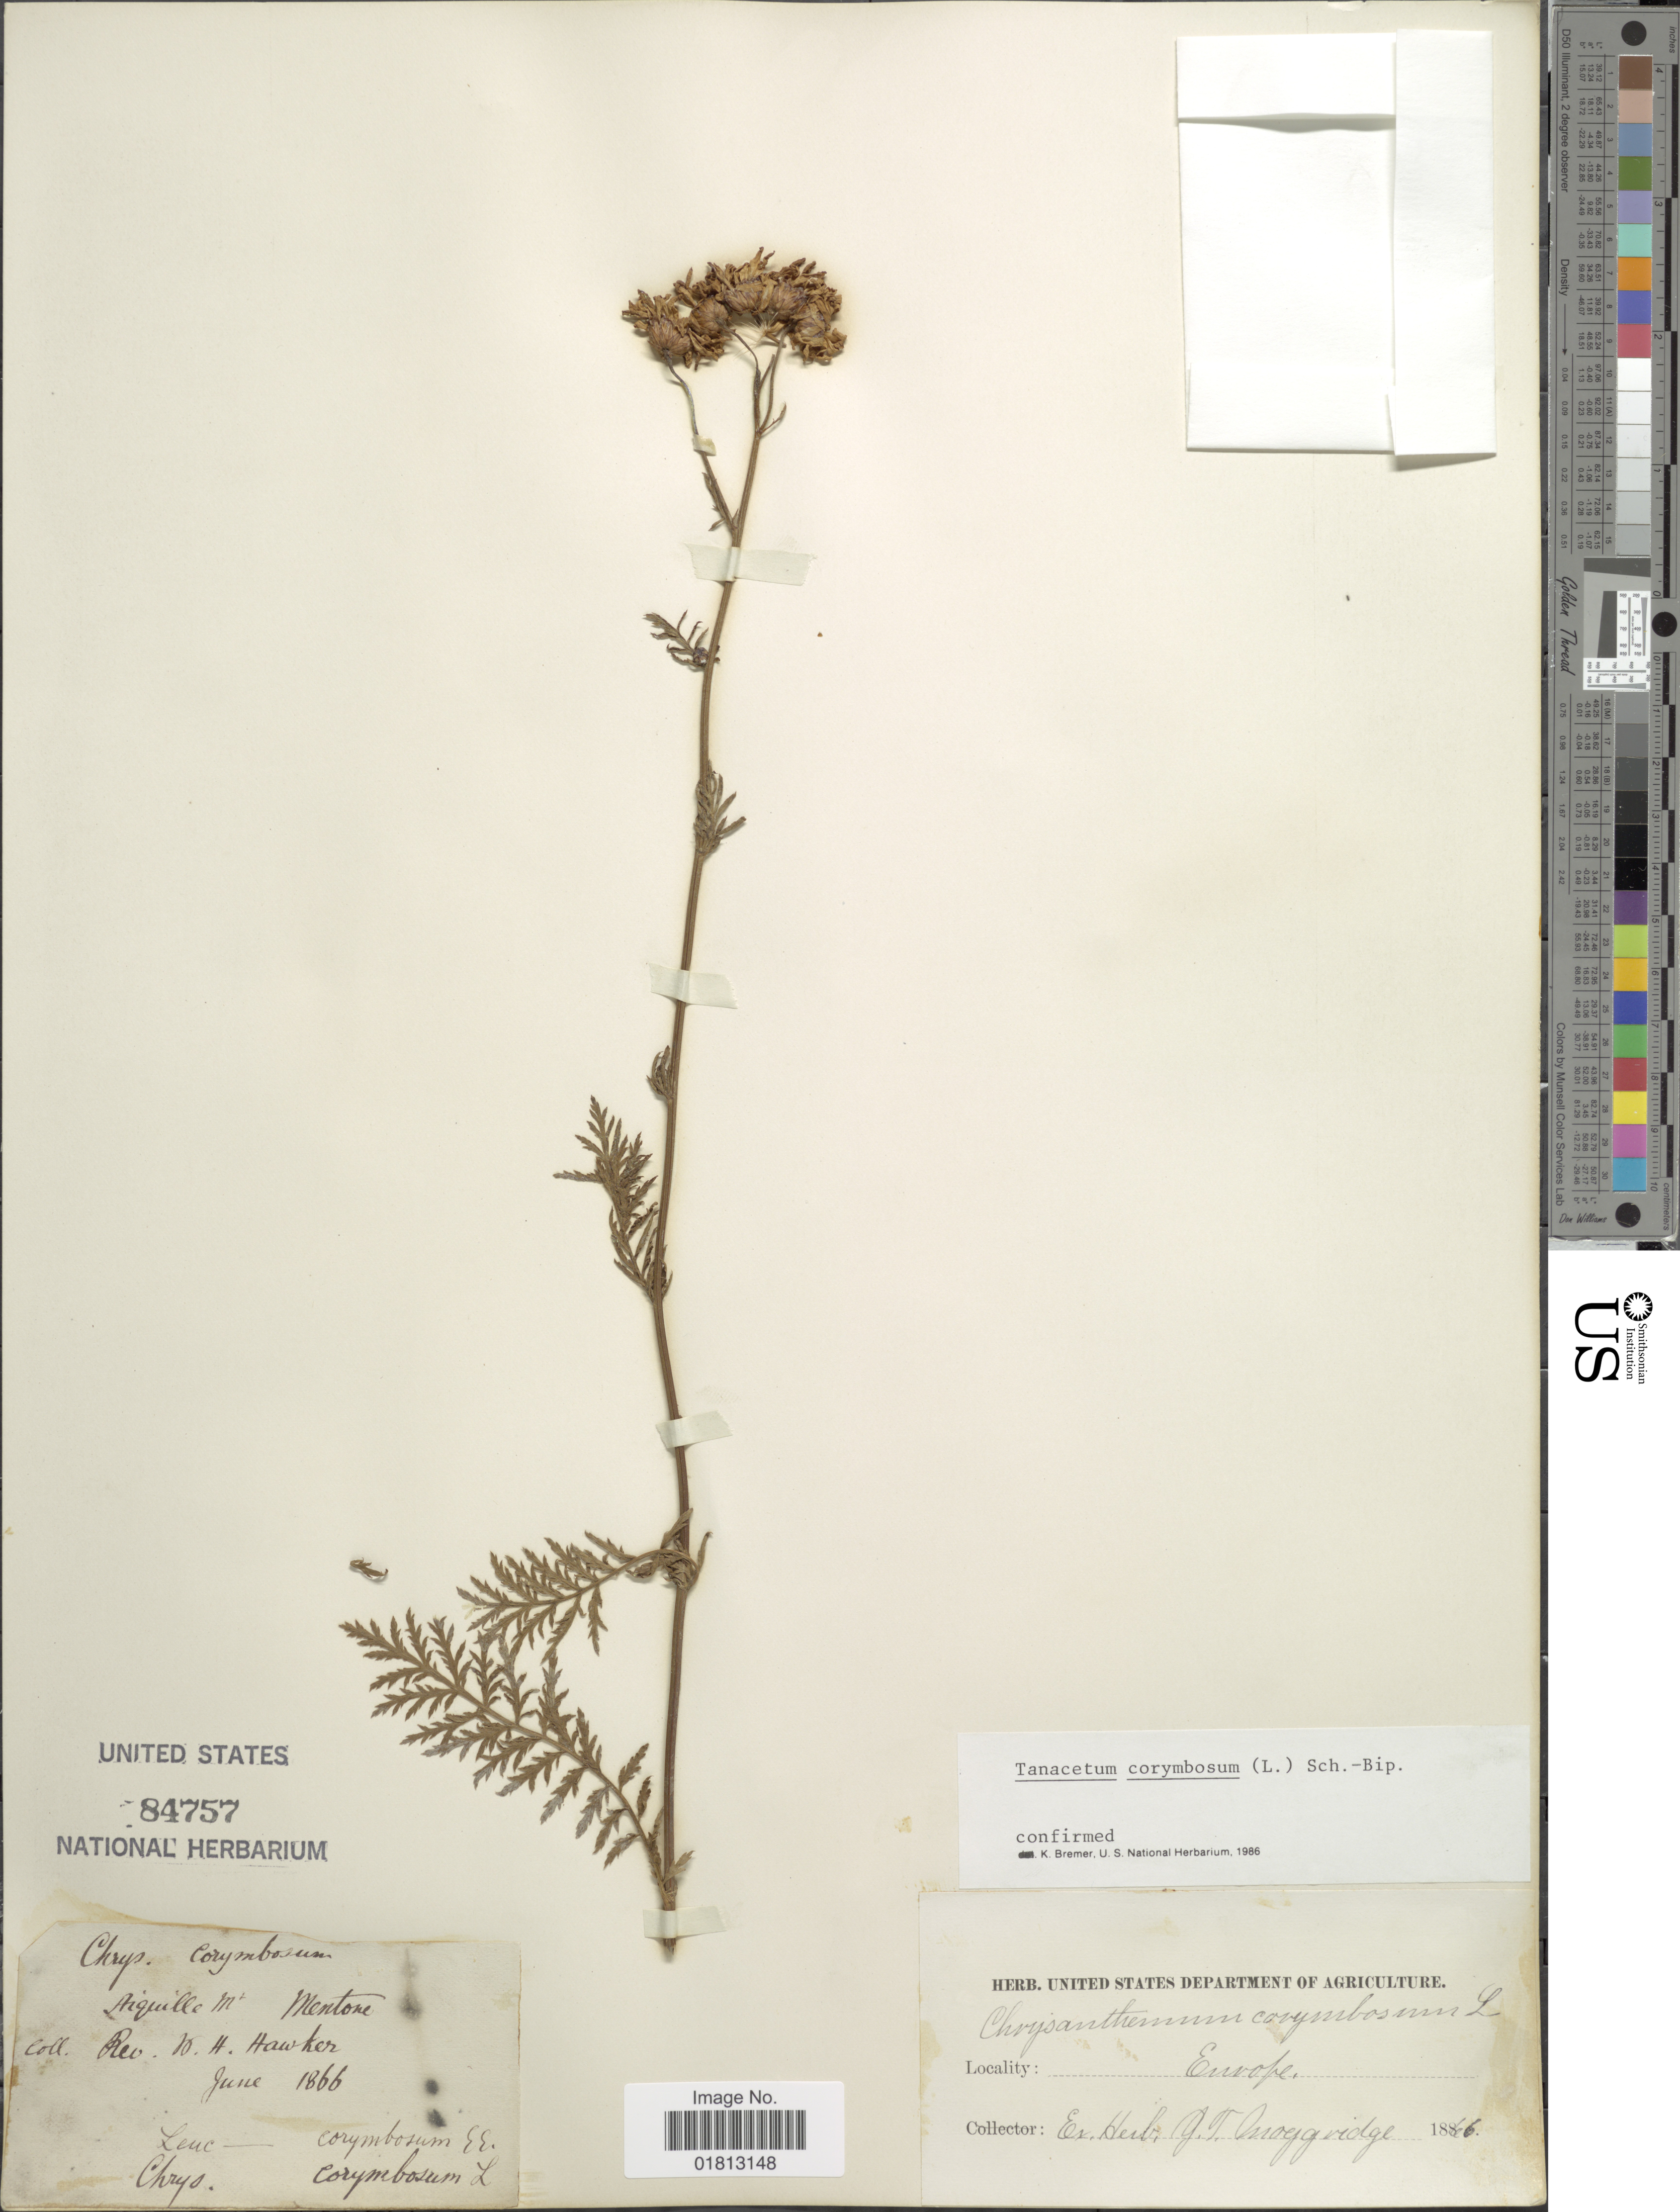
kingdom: Plantae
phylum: Tracheophyta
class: Magnoliopsida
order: Asterales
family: Asteraceae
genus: Tanacetum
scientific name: Tanacetum corymbosum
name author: (L.) Sch. Bip.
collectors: D. Hawker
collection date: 1866-06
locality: Aiquille M Mentone, Europe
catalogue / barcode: US 84757